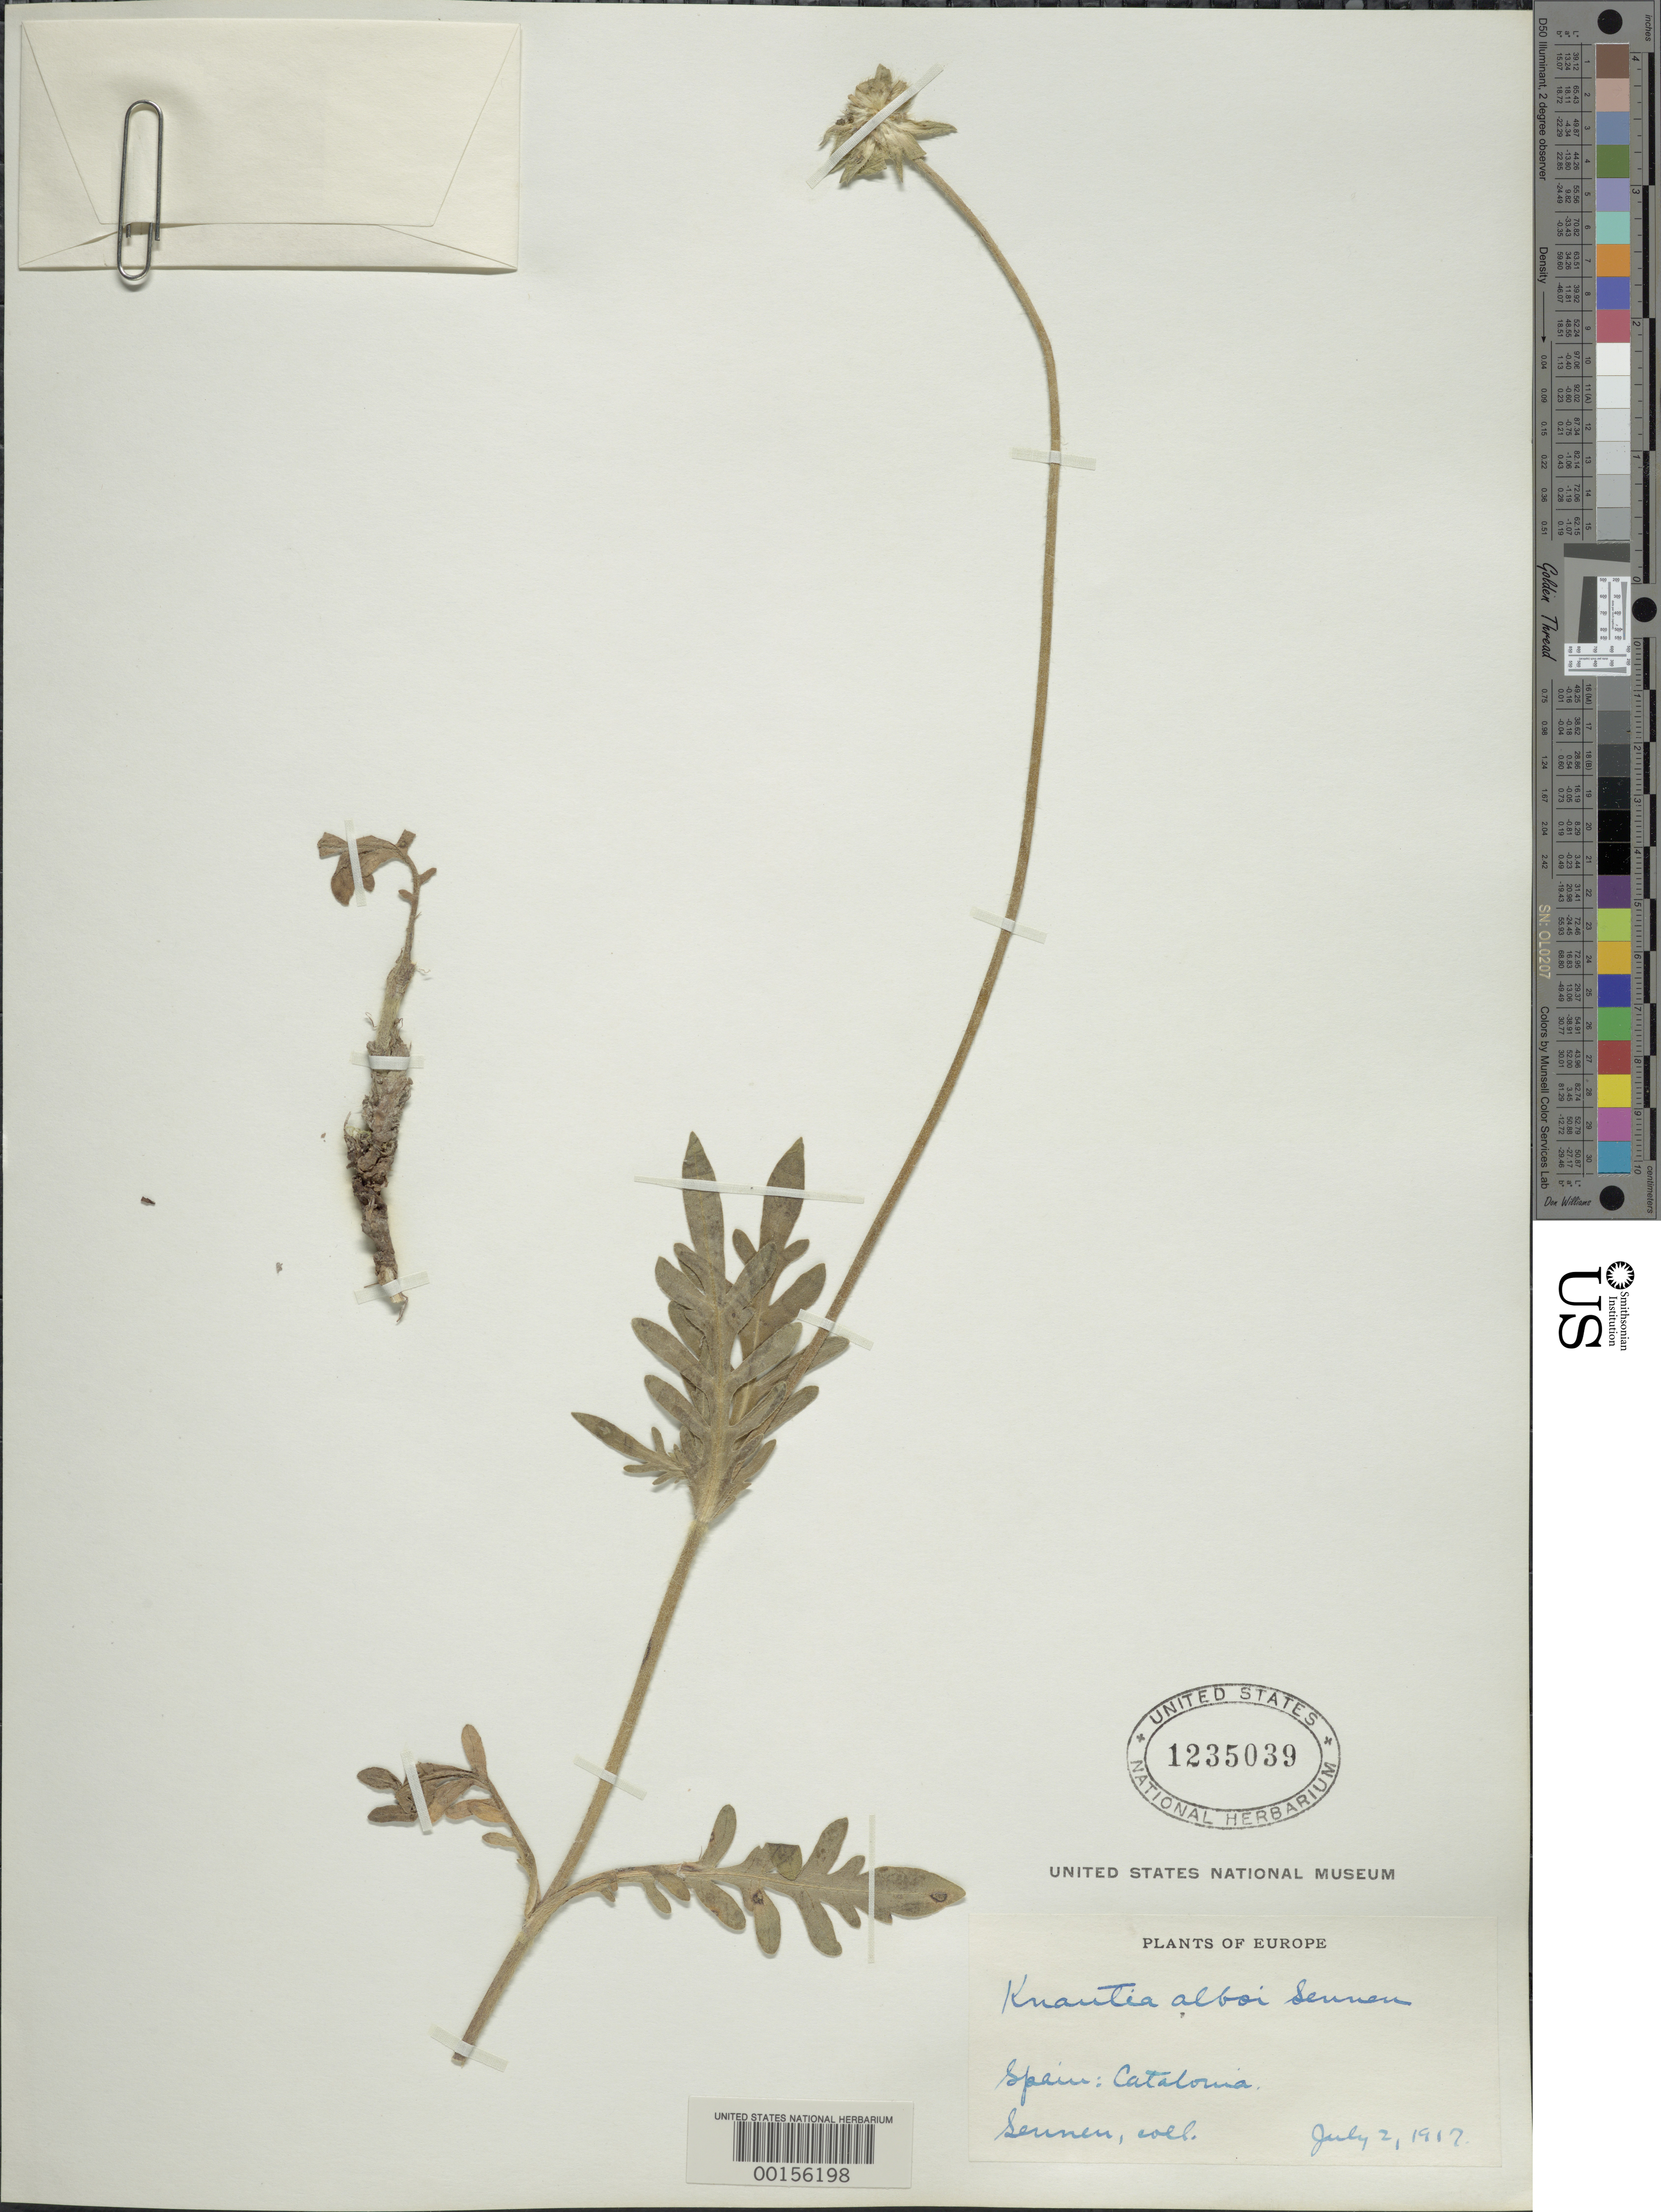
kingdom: Plantae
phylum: Tracheophyta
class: Magnoliopsida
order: Dipsacales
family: Caprifoliaceae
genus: Knautia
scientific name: Knautia alboi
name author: Sennen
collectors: E. Sennen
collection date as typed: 02 Jul 1917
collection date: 1917-07-02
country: Spain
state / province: Catalunya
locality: Catalonia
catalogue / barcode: US 1235039